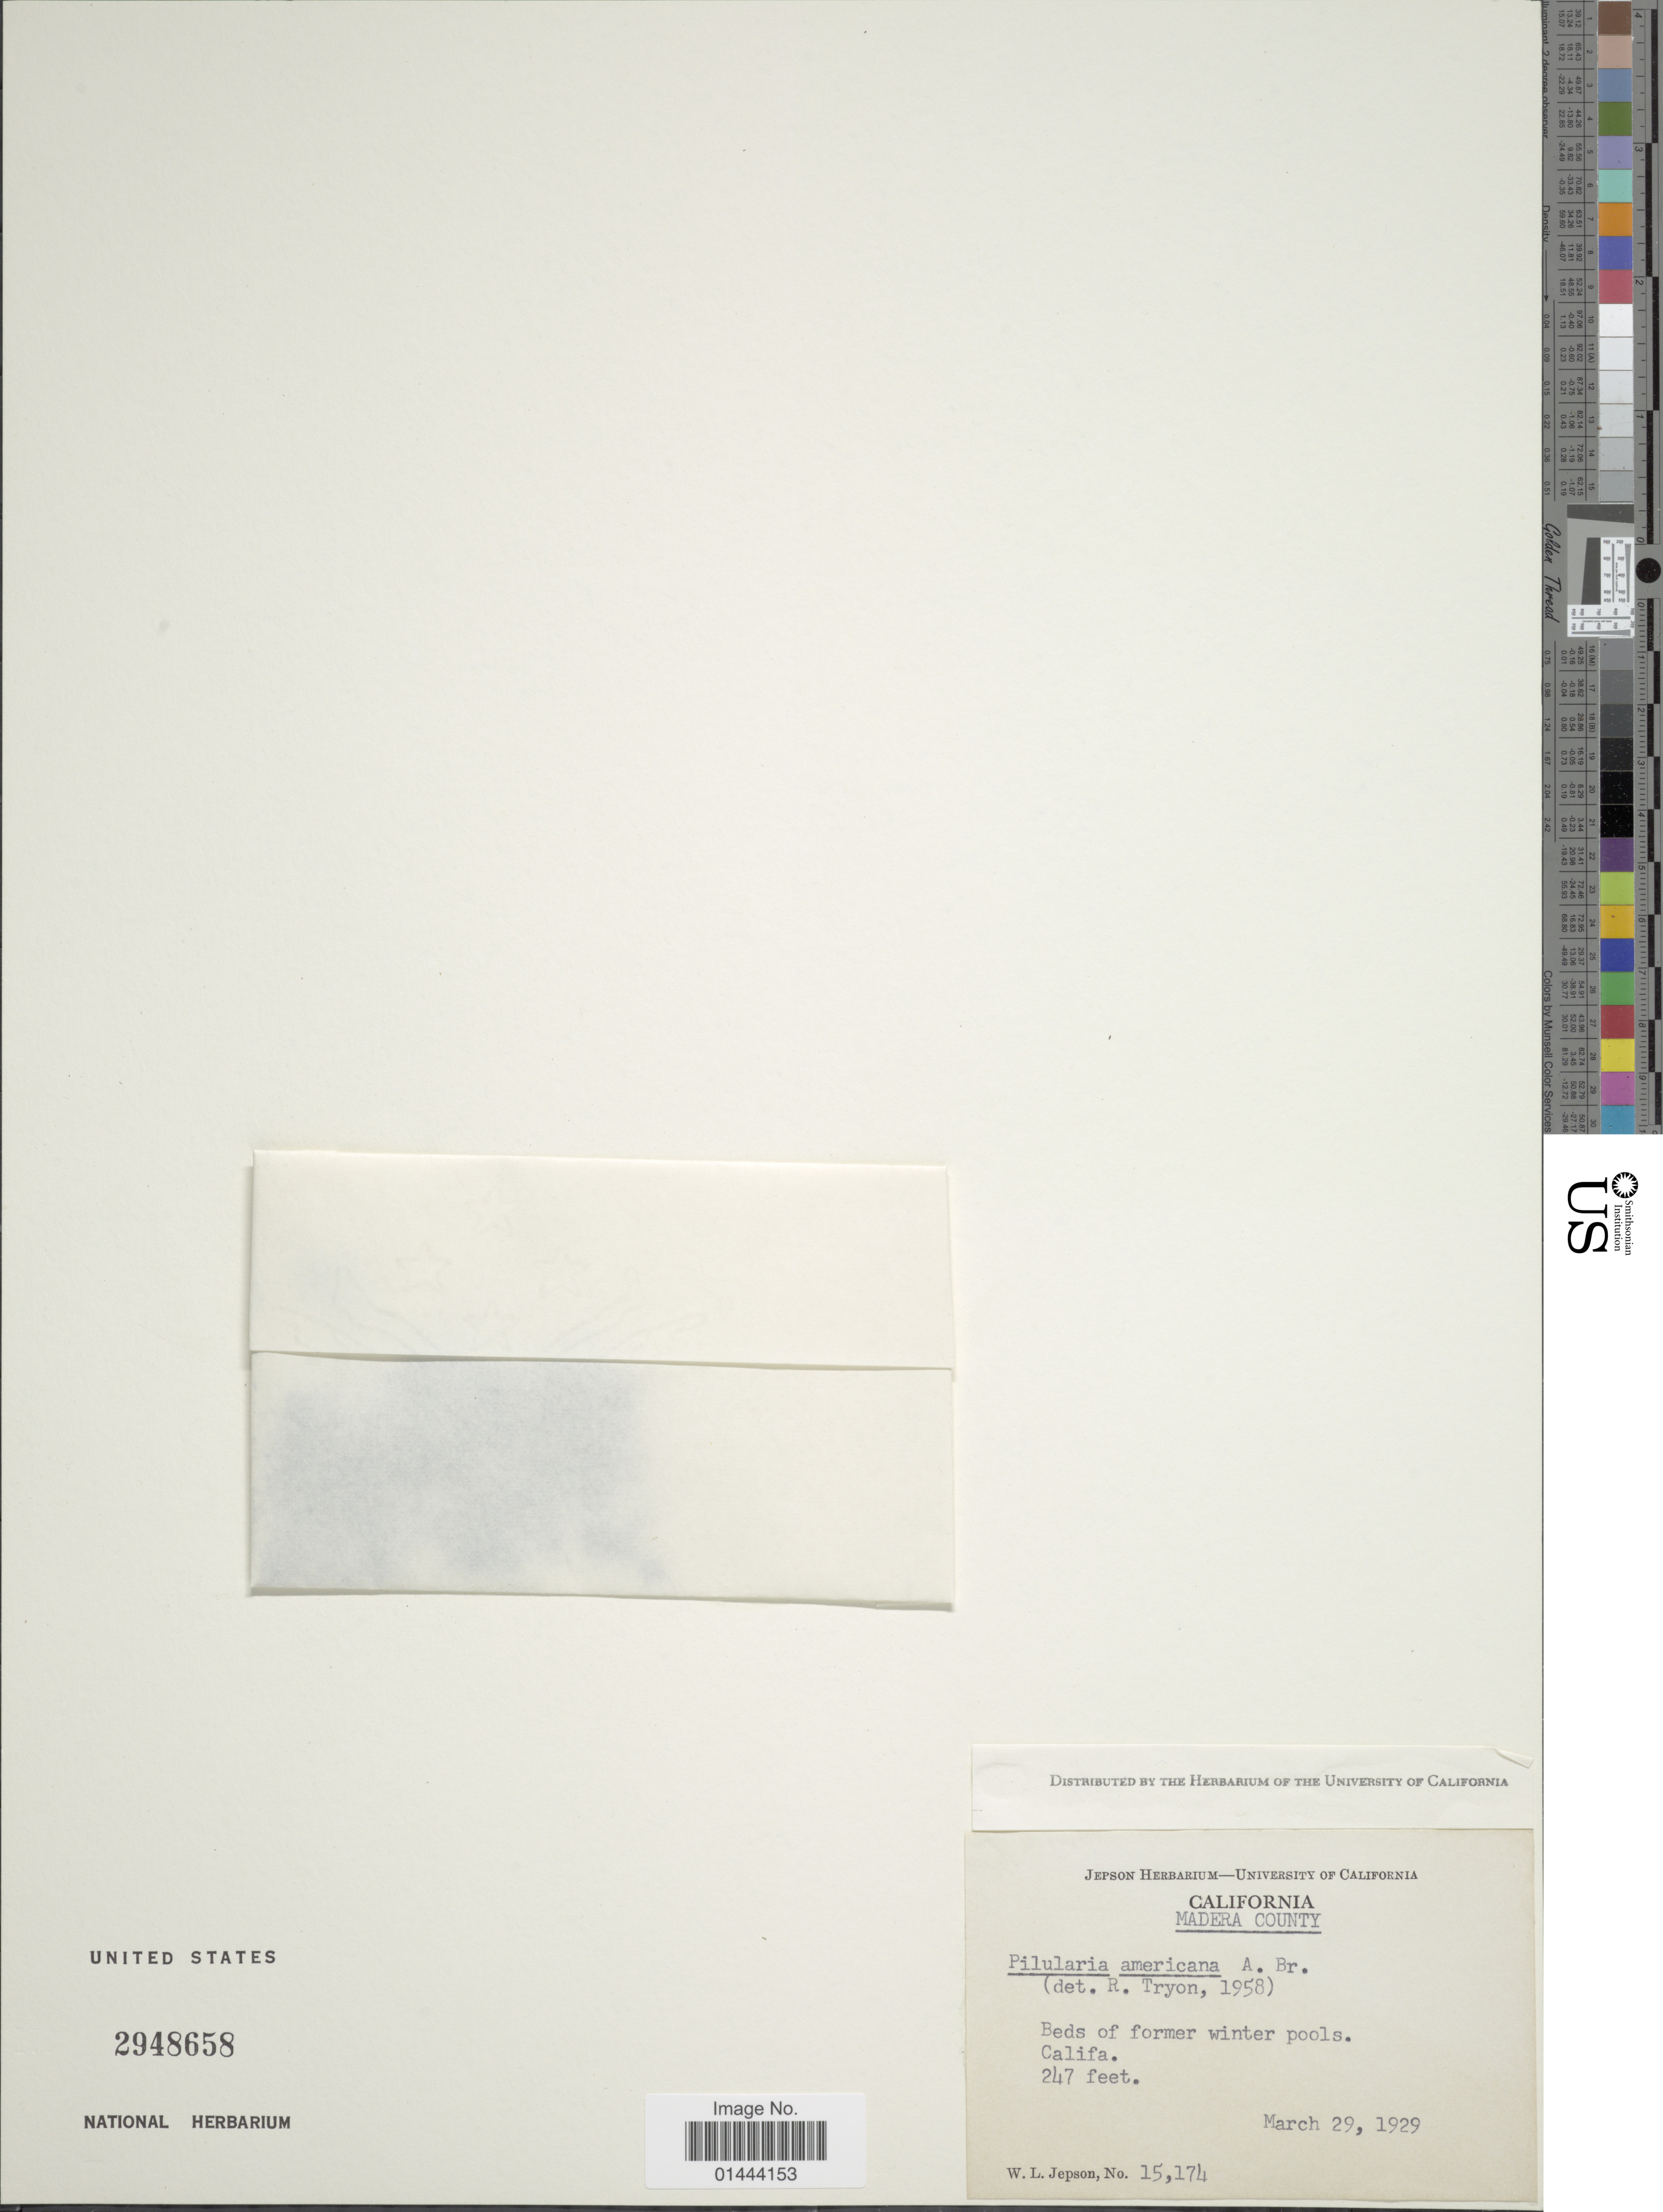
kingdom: Plantae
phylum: Tracheophyta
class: Polypodiopsida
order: Salviniales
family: Marsileaceae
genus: Pilularia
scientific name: Pilularia americana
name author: A. Braun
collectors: W. L. Jepson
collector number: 15174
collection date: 1929-03-29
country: United States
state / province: California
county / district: Madera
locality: Madera County, beds of former winter pools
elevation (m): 75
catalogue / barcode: US 2948658